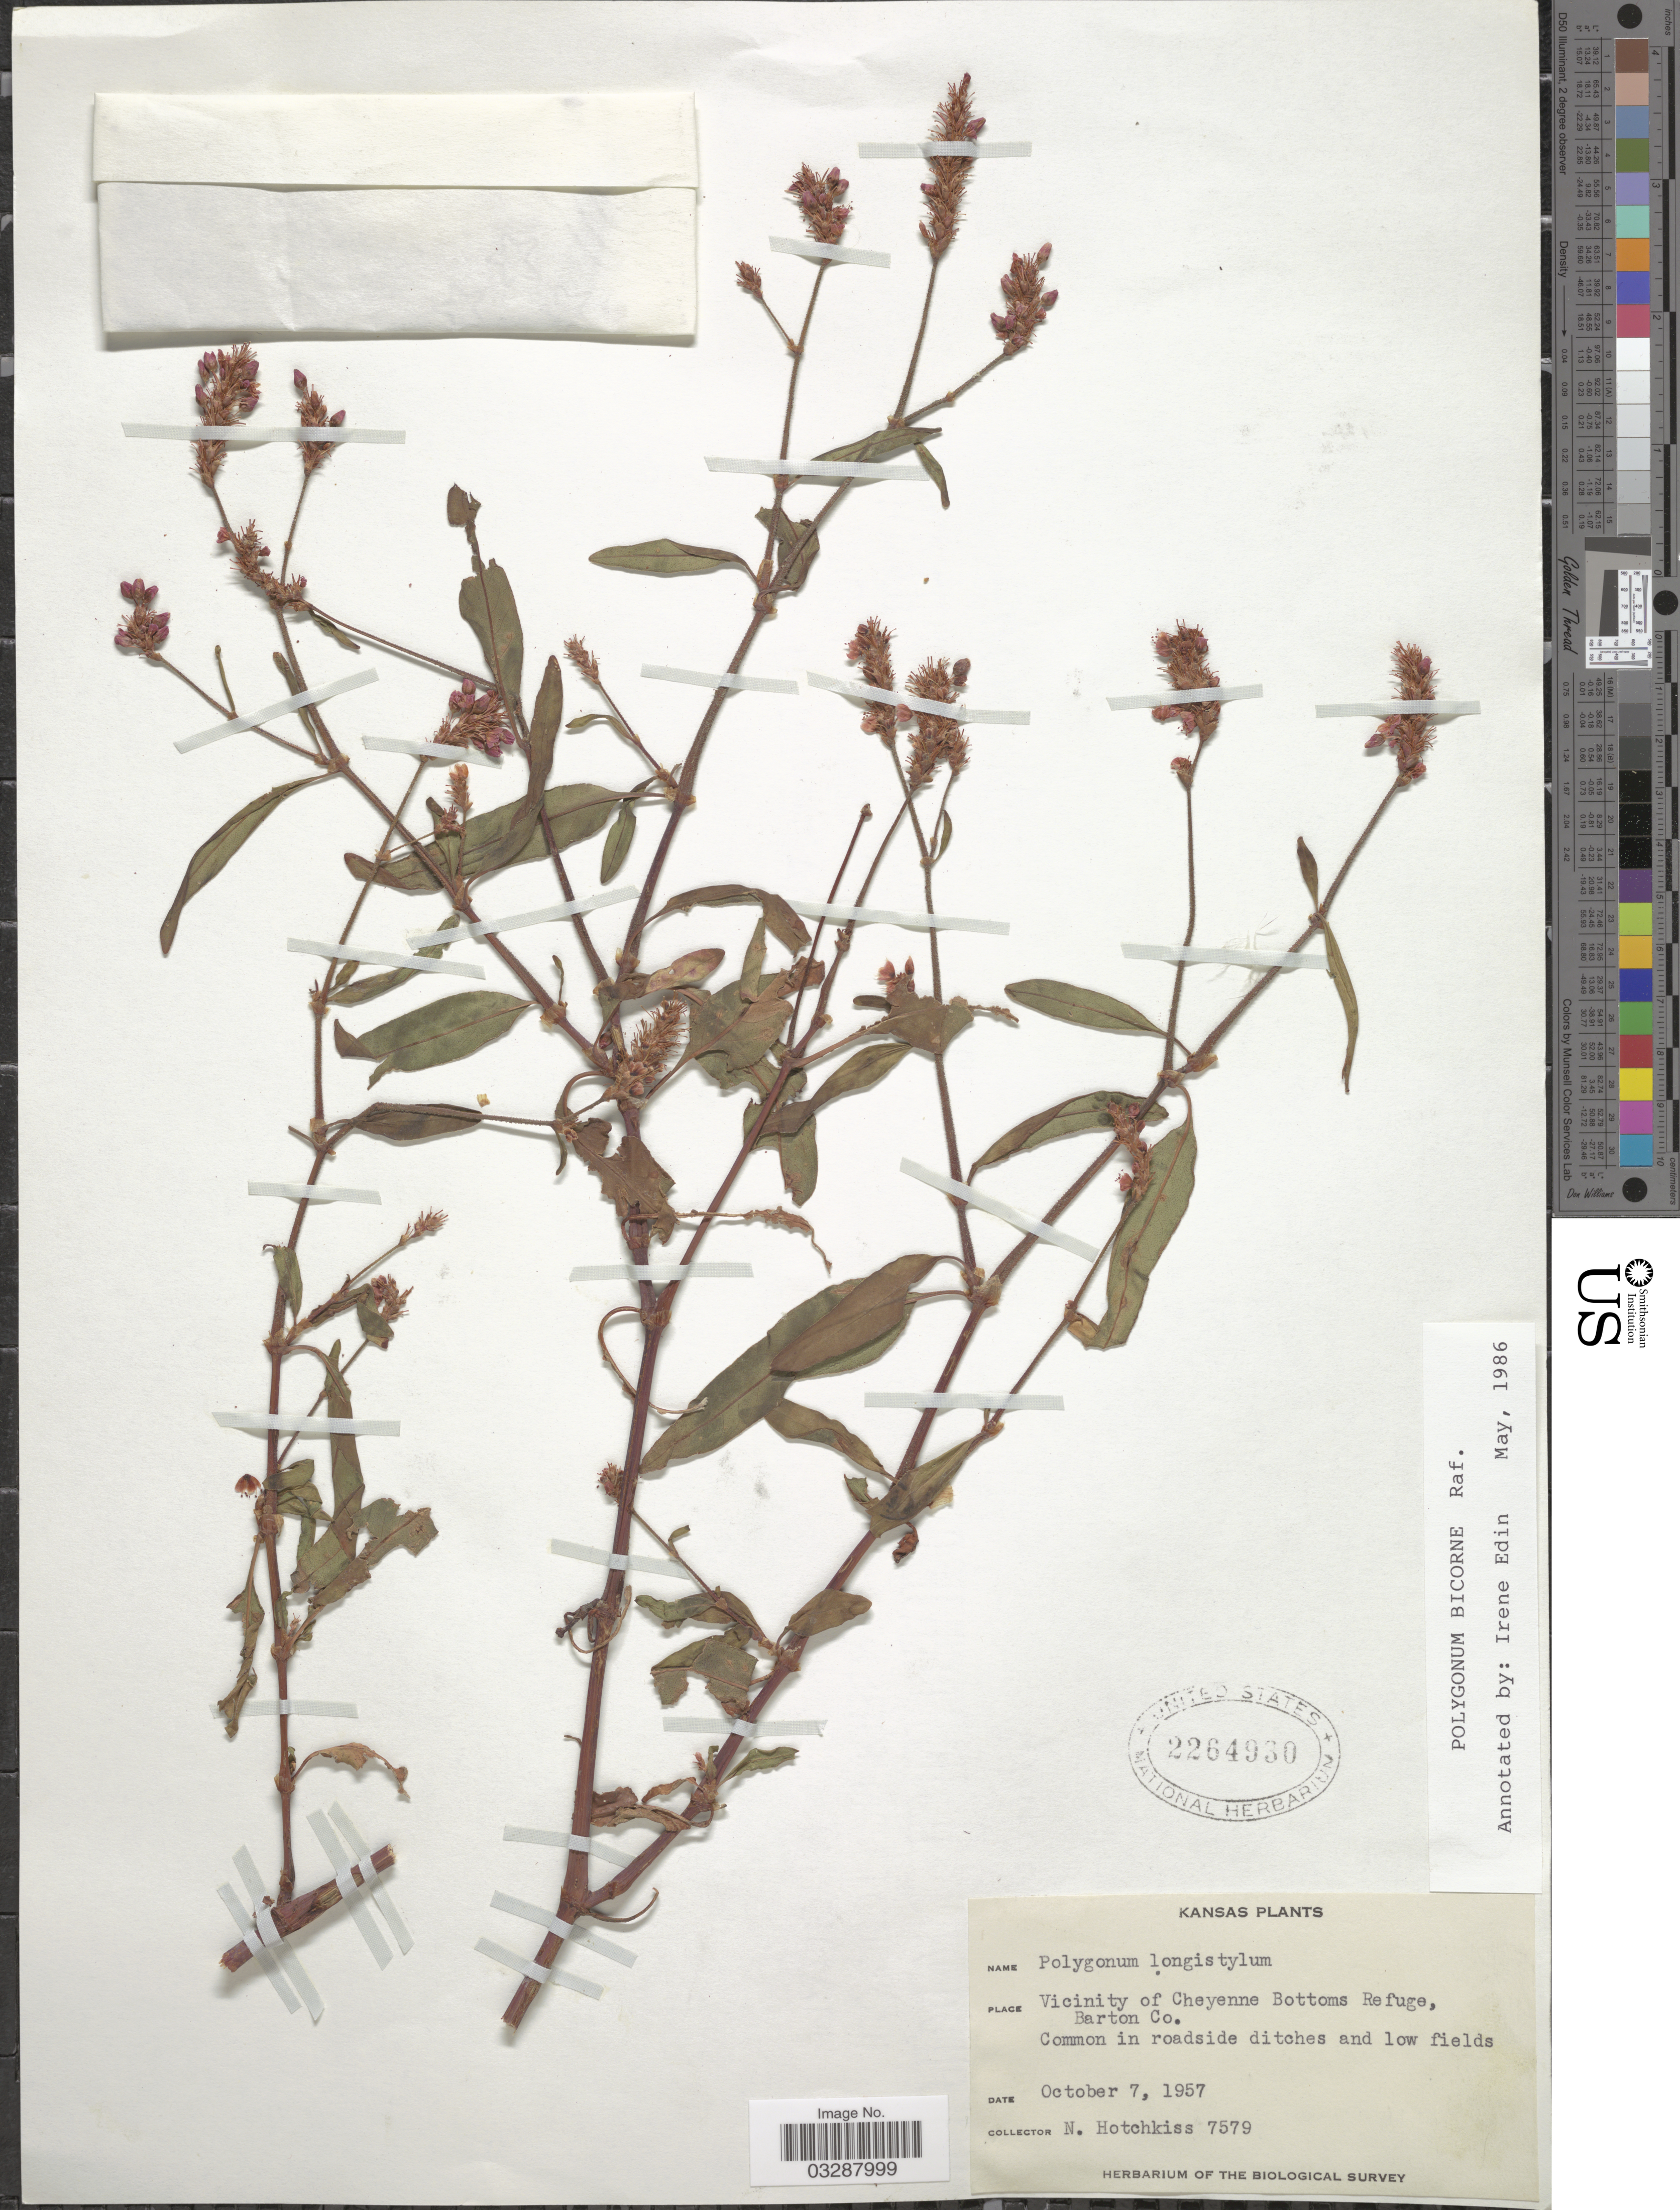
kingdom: Plantae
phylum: Tracheophyta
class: Magnoliopsida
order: Caryophyllales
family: Polygonaceae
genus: Persicaria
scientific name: Persicaria bicornis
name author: (Raf.) Nieuwl.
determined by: Atha, D. E.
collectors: N. Hotchkiss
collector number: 7579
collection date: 1957-10-07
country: United States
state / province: Kansas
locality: Vicinity of Cheyenne Bottoms Refuge, Barton Co.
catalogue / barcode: US 2264930